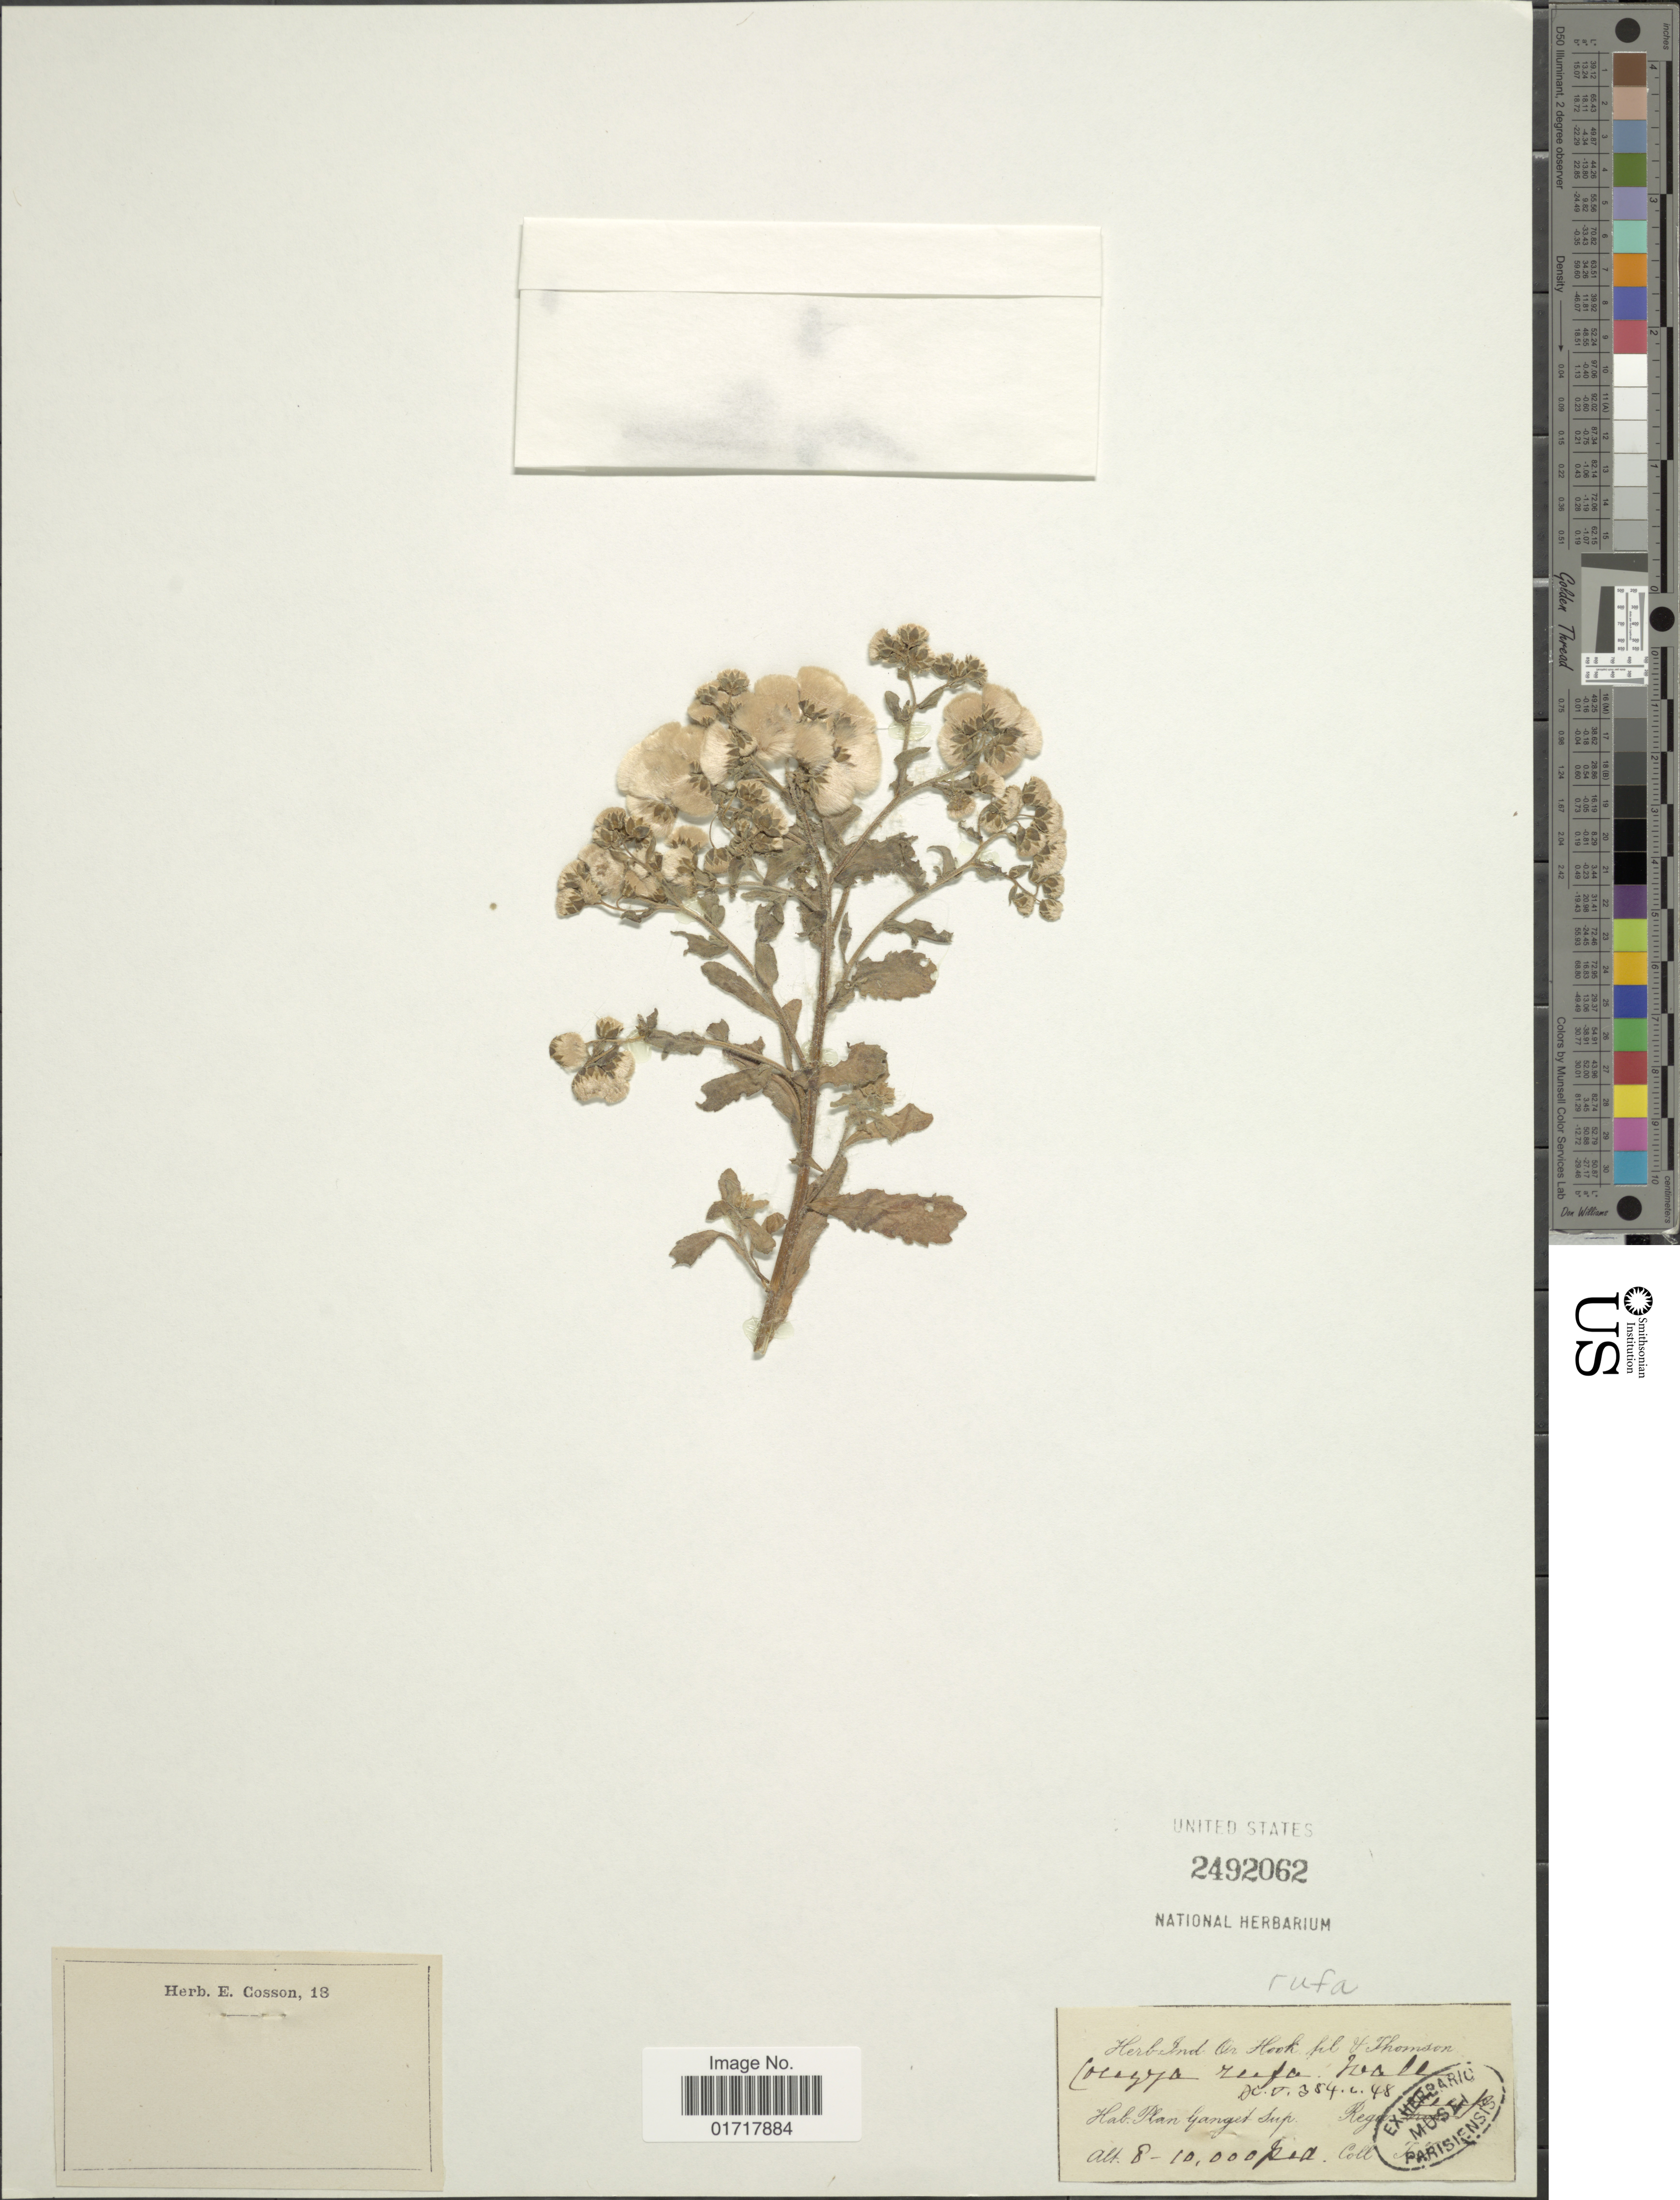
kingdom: Plantae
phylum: Tracheophyta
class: Magnoliopsida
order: Asterales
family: Asteraceae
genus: Conyza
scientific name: Conyza rufa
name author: Wall.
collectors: T. Thomson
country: India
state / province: Uttarakhand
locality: Plan Gangest Sup. Regio Trop.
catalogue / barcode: US 2492062